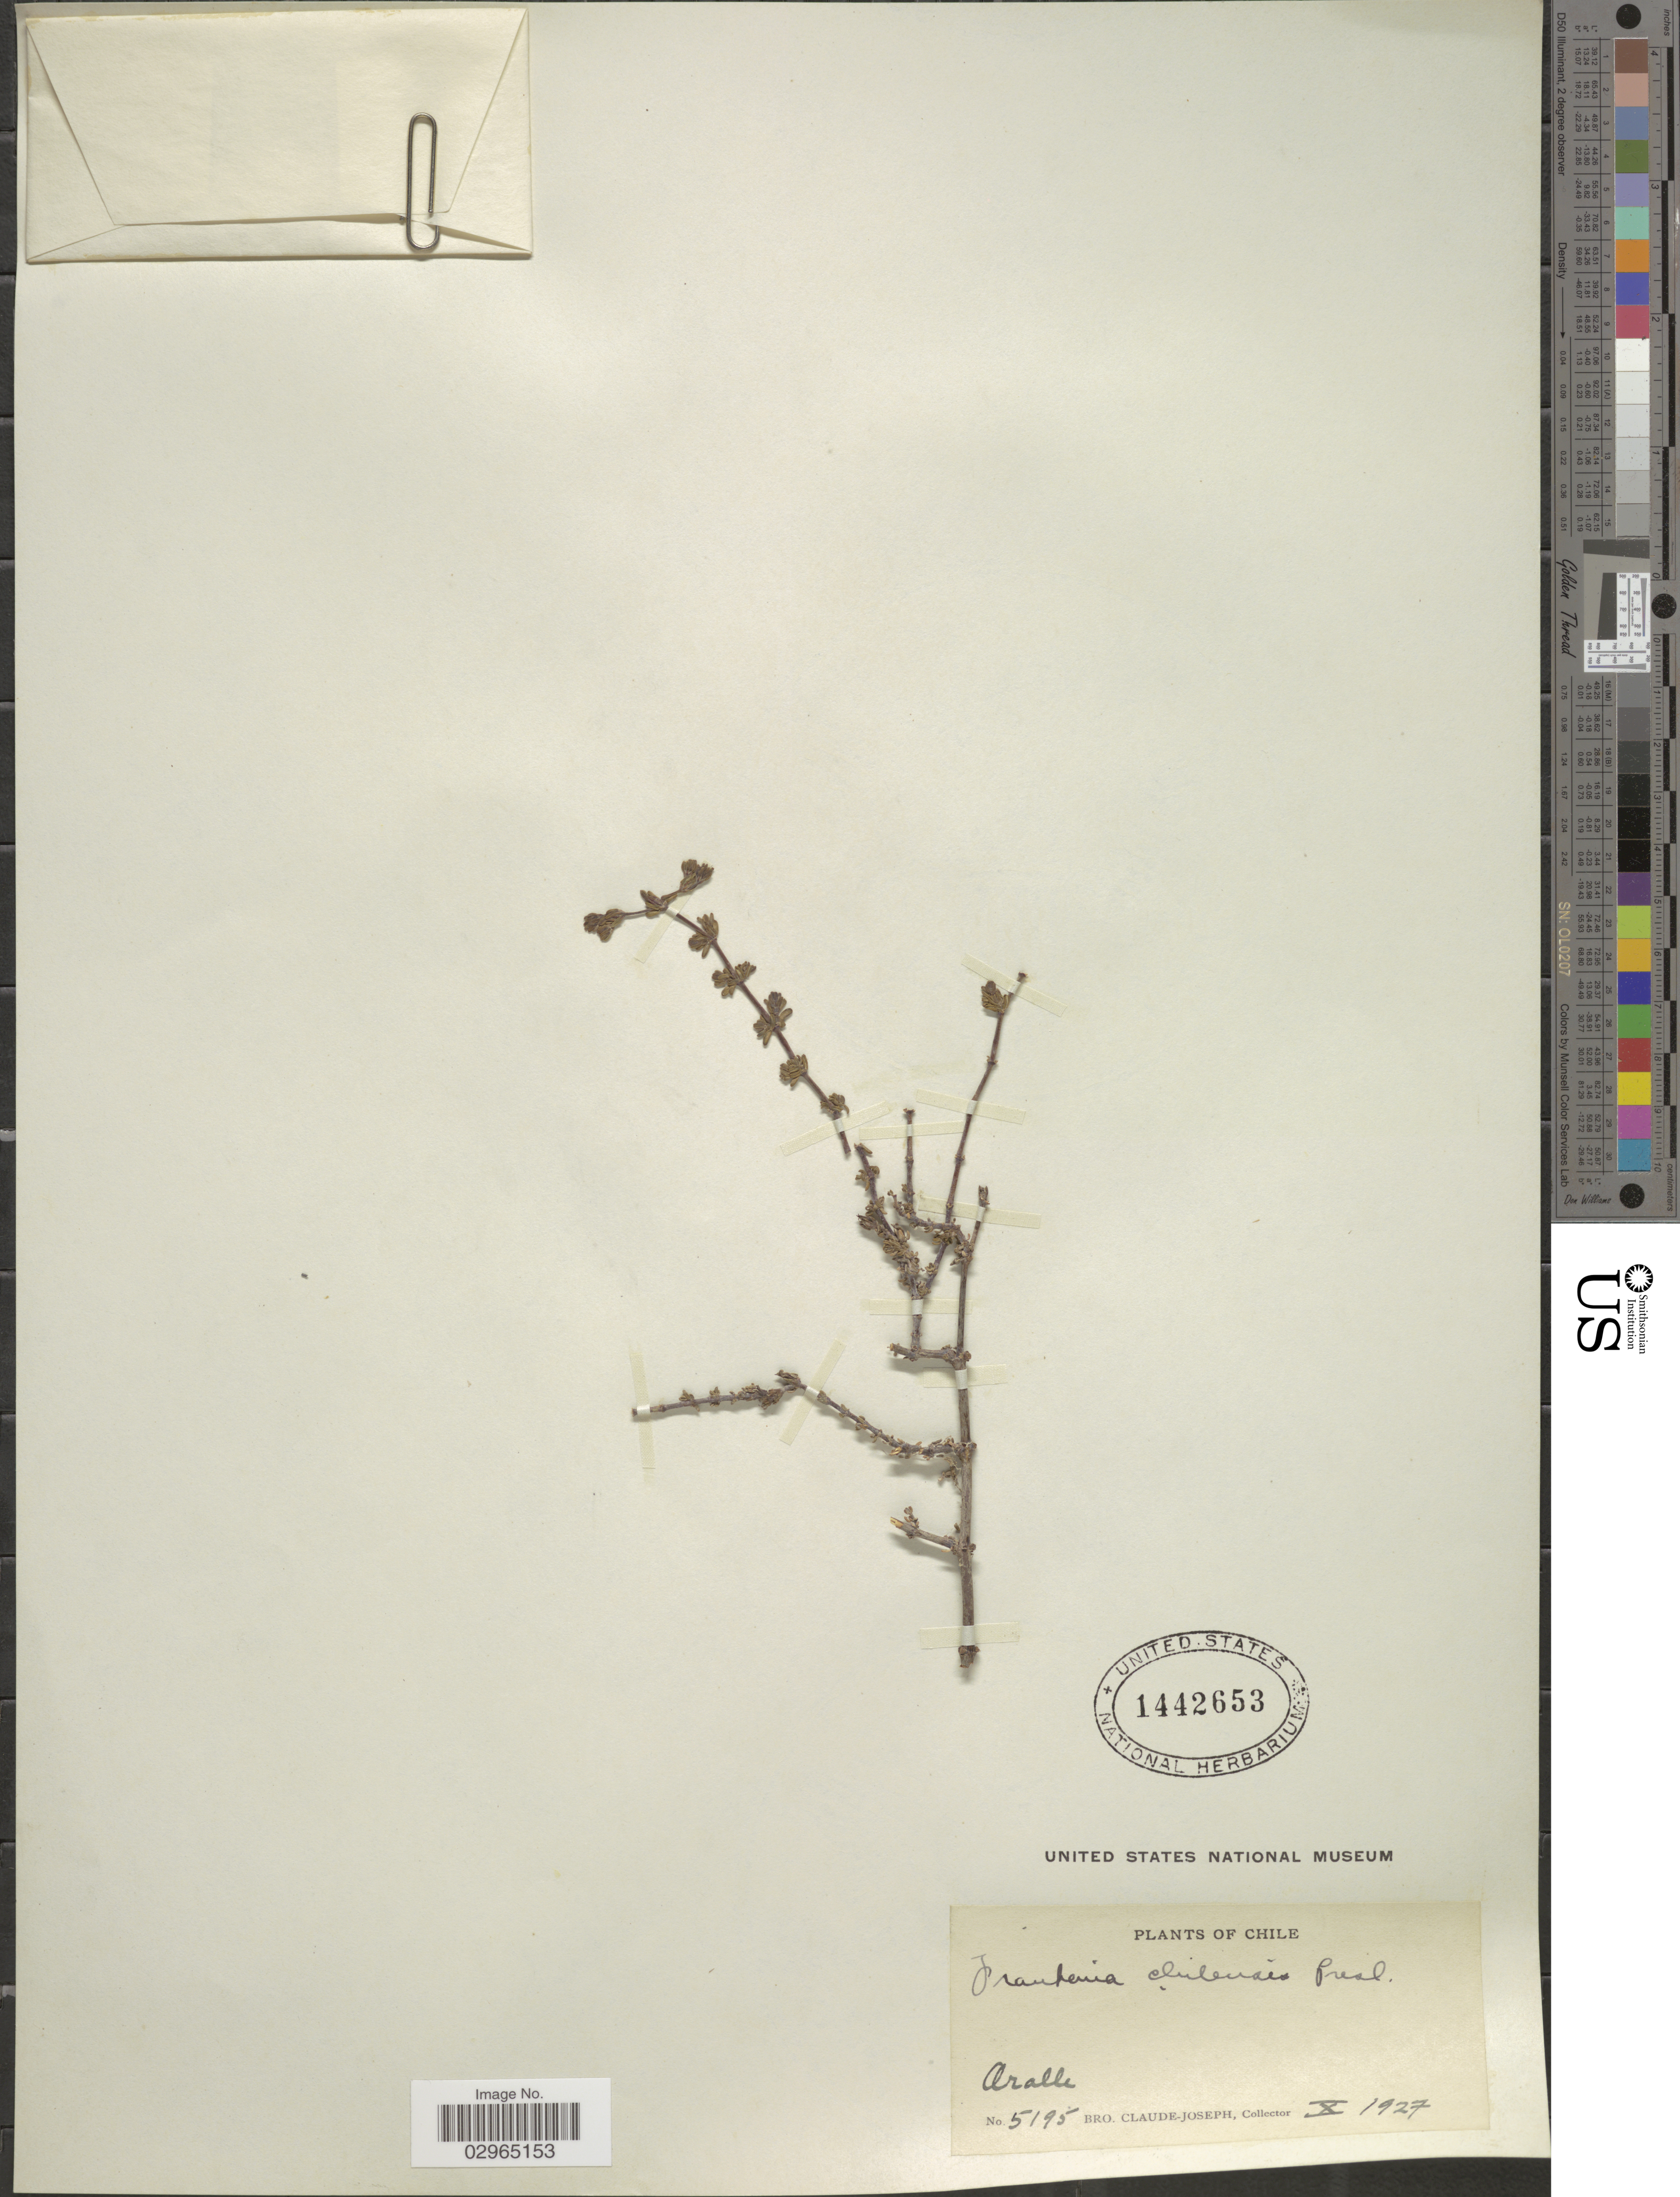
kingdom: Plantae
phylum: Tracheophyta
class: Magnoliopsida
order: Caryophyllales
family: Frankeniaceae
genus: Frankenia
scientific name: Frankenia chilensis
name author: C. Presl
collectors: Bro. Claude-Joseph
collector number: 5195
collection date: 1927-10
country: Chile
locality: Aralle.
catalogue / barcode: US 1442653